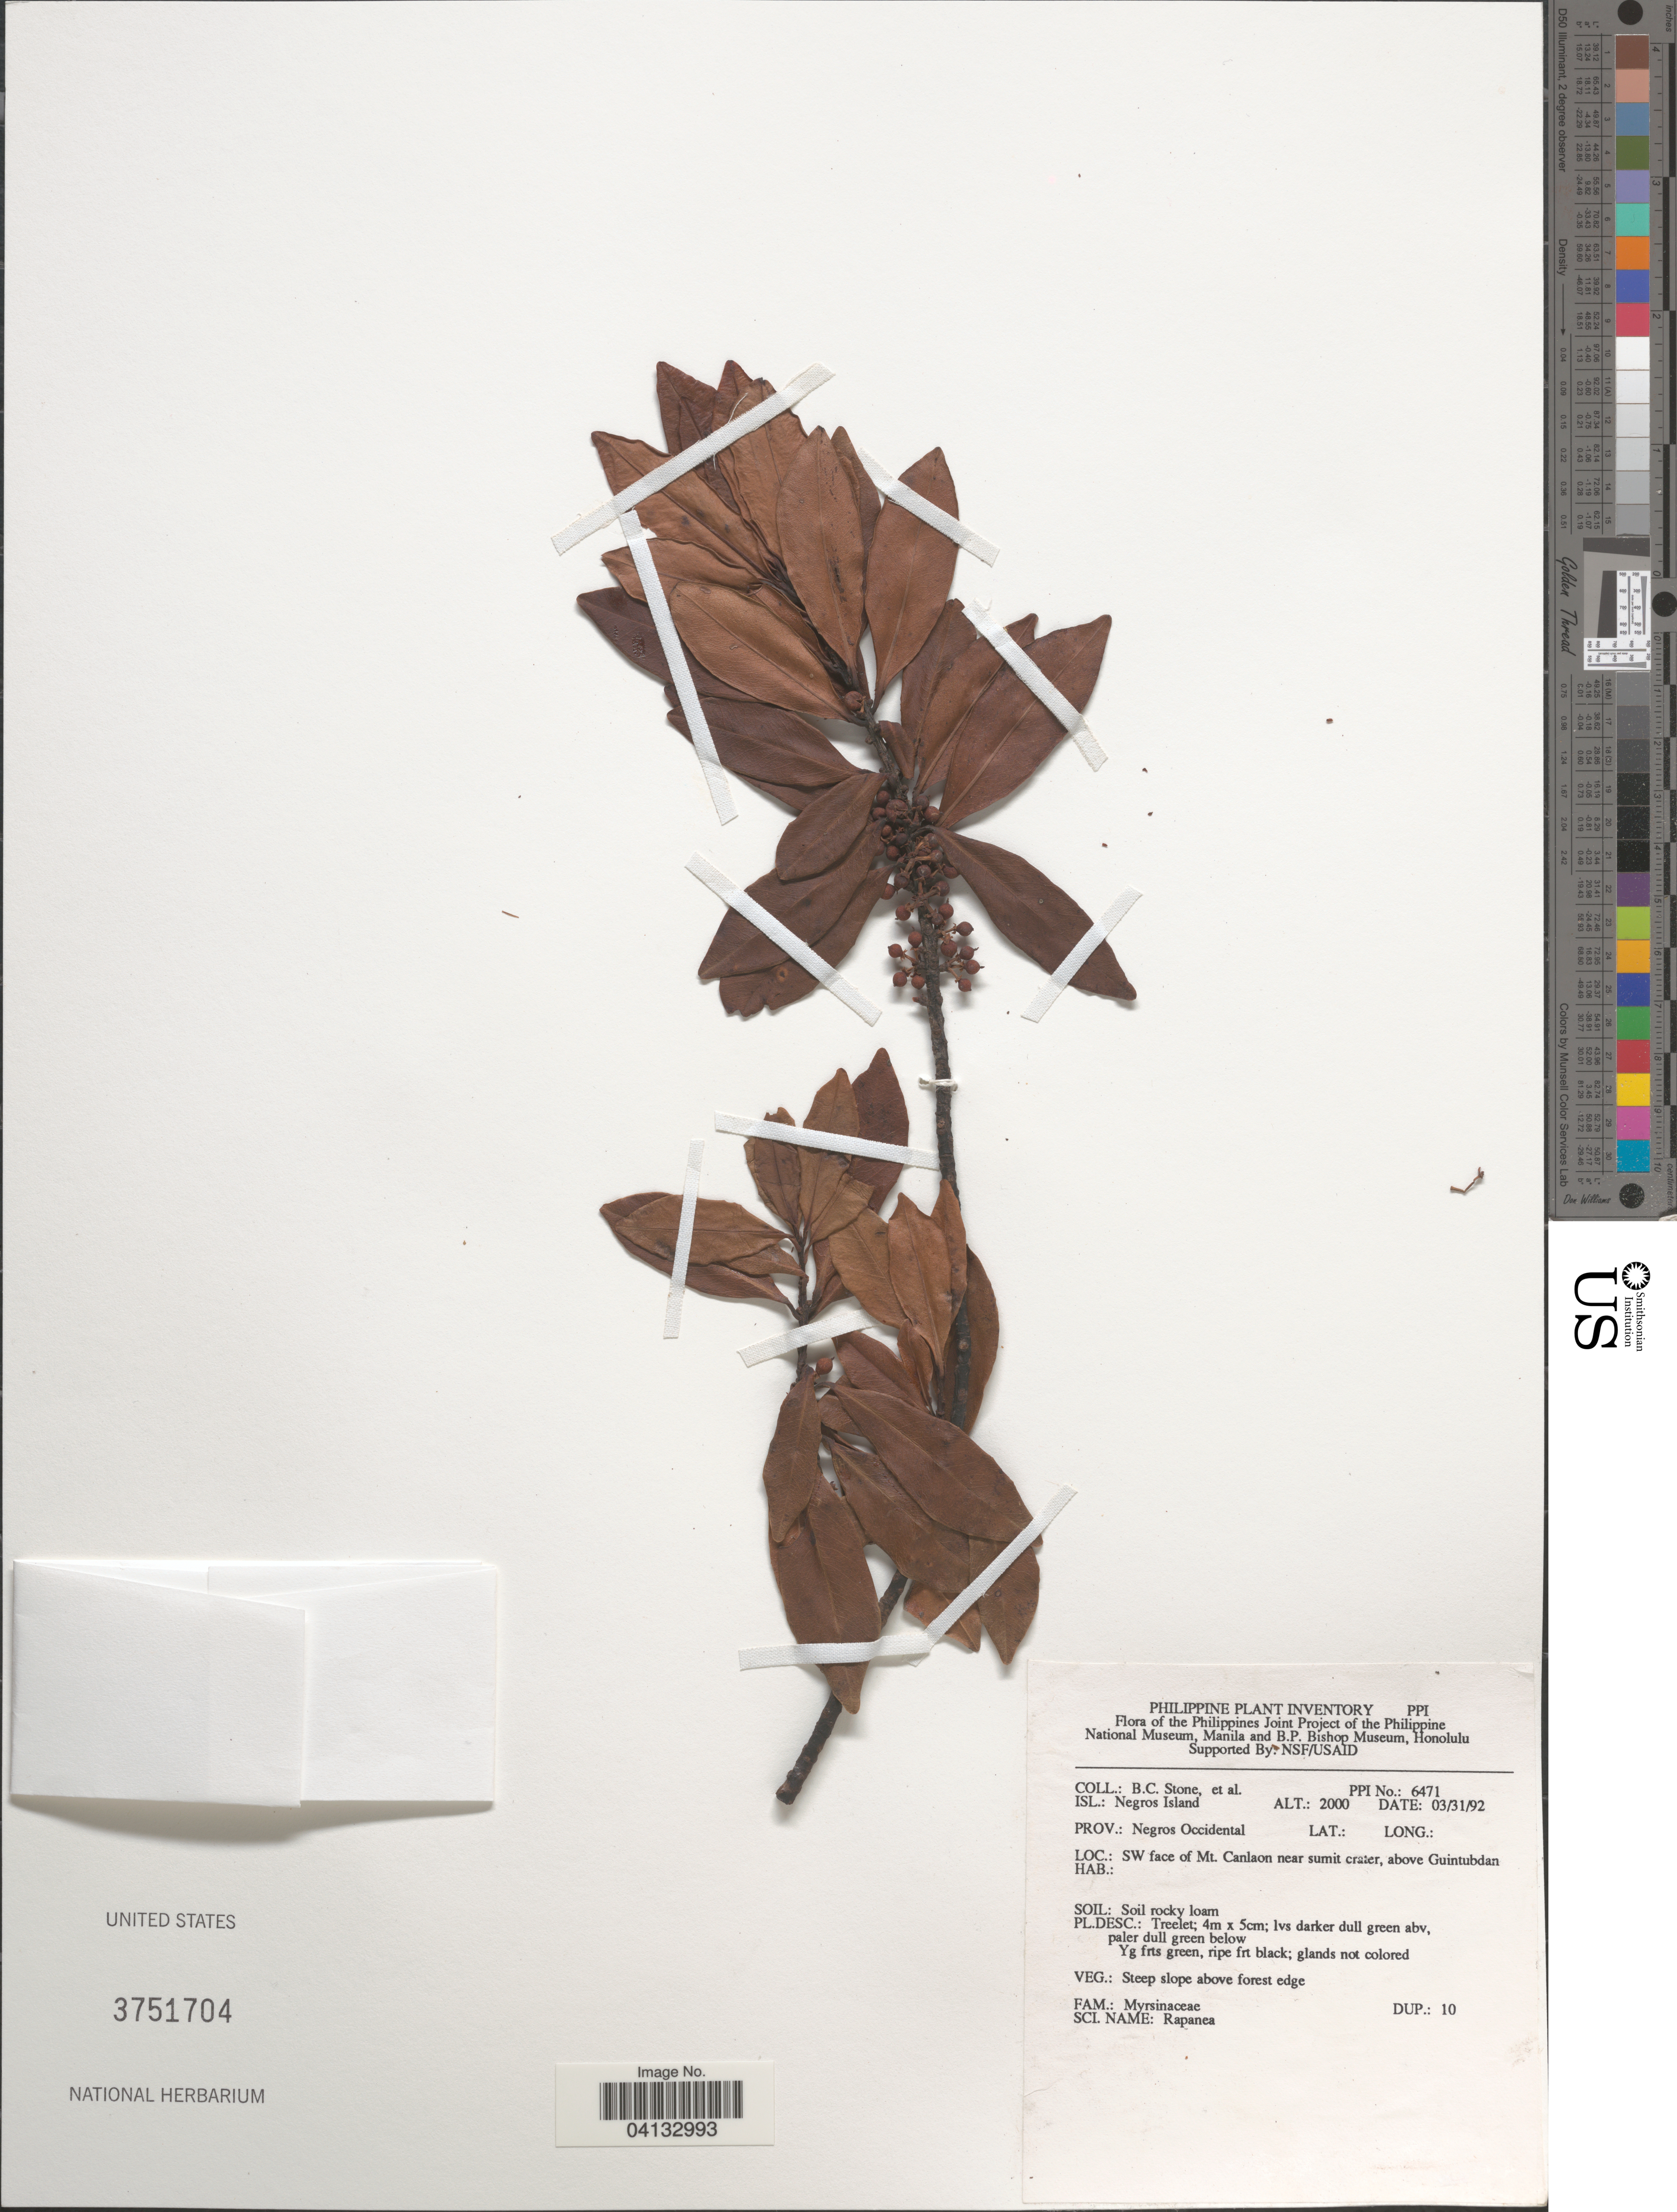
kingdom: Plantae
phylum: Tracheophyta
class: Magnoliopsida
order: Ericales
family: Primulaceae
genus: Rapanea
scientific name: Rapanea sp.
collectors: B. C. Stone & et al.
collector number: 6471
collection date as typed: Transcribed d/m/y: 31/3/92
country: Philippines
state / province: Western Visayas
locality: Isl.: Negros Island. Prov.: Negros Occidental. SW face of Mt. Canlaon near summit crater, above Guintubdan.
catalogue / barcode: US 3751704